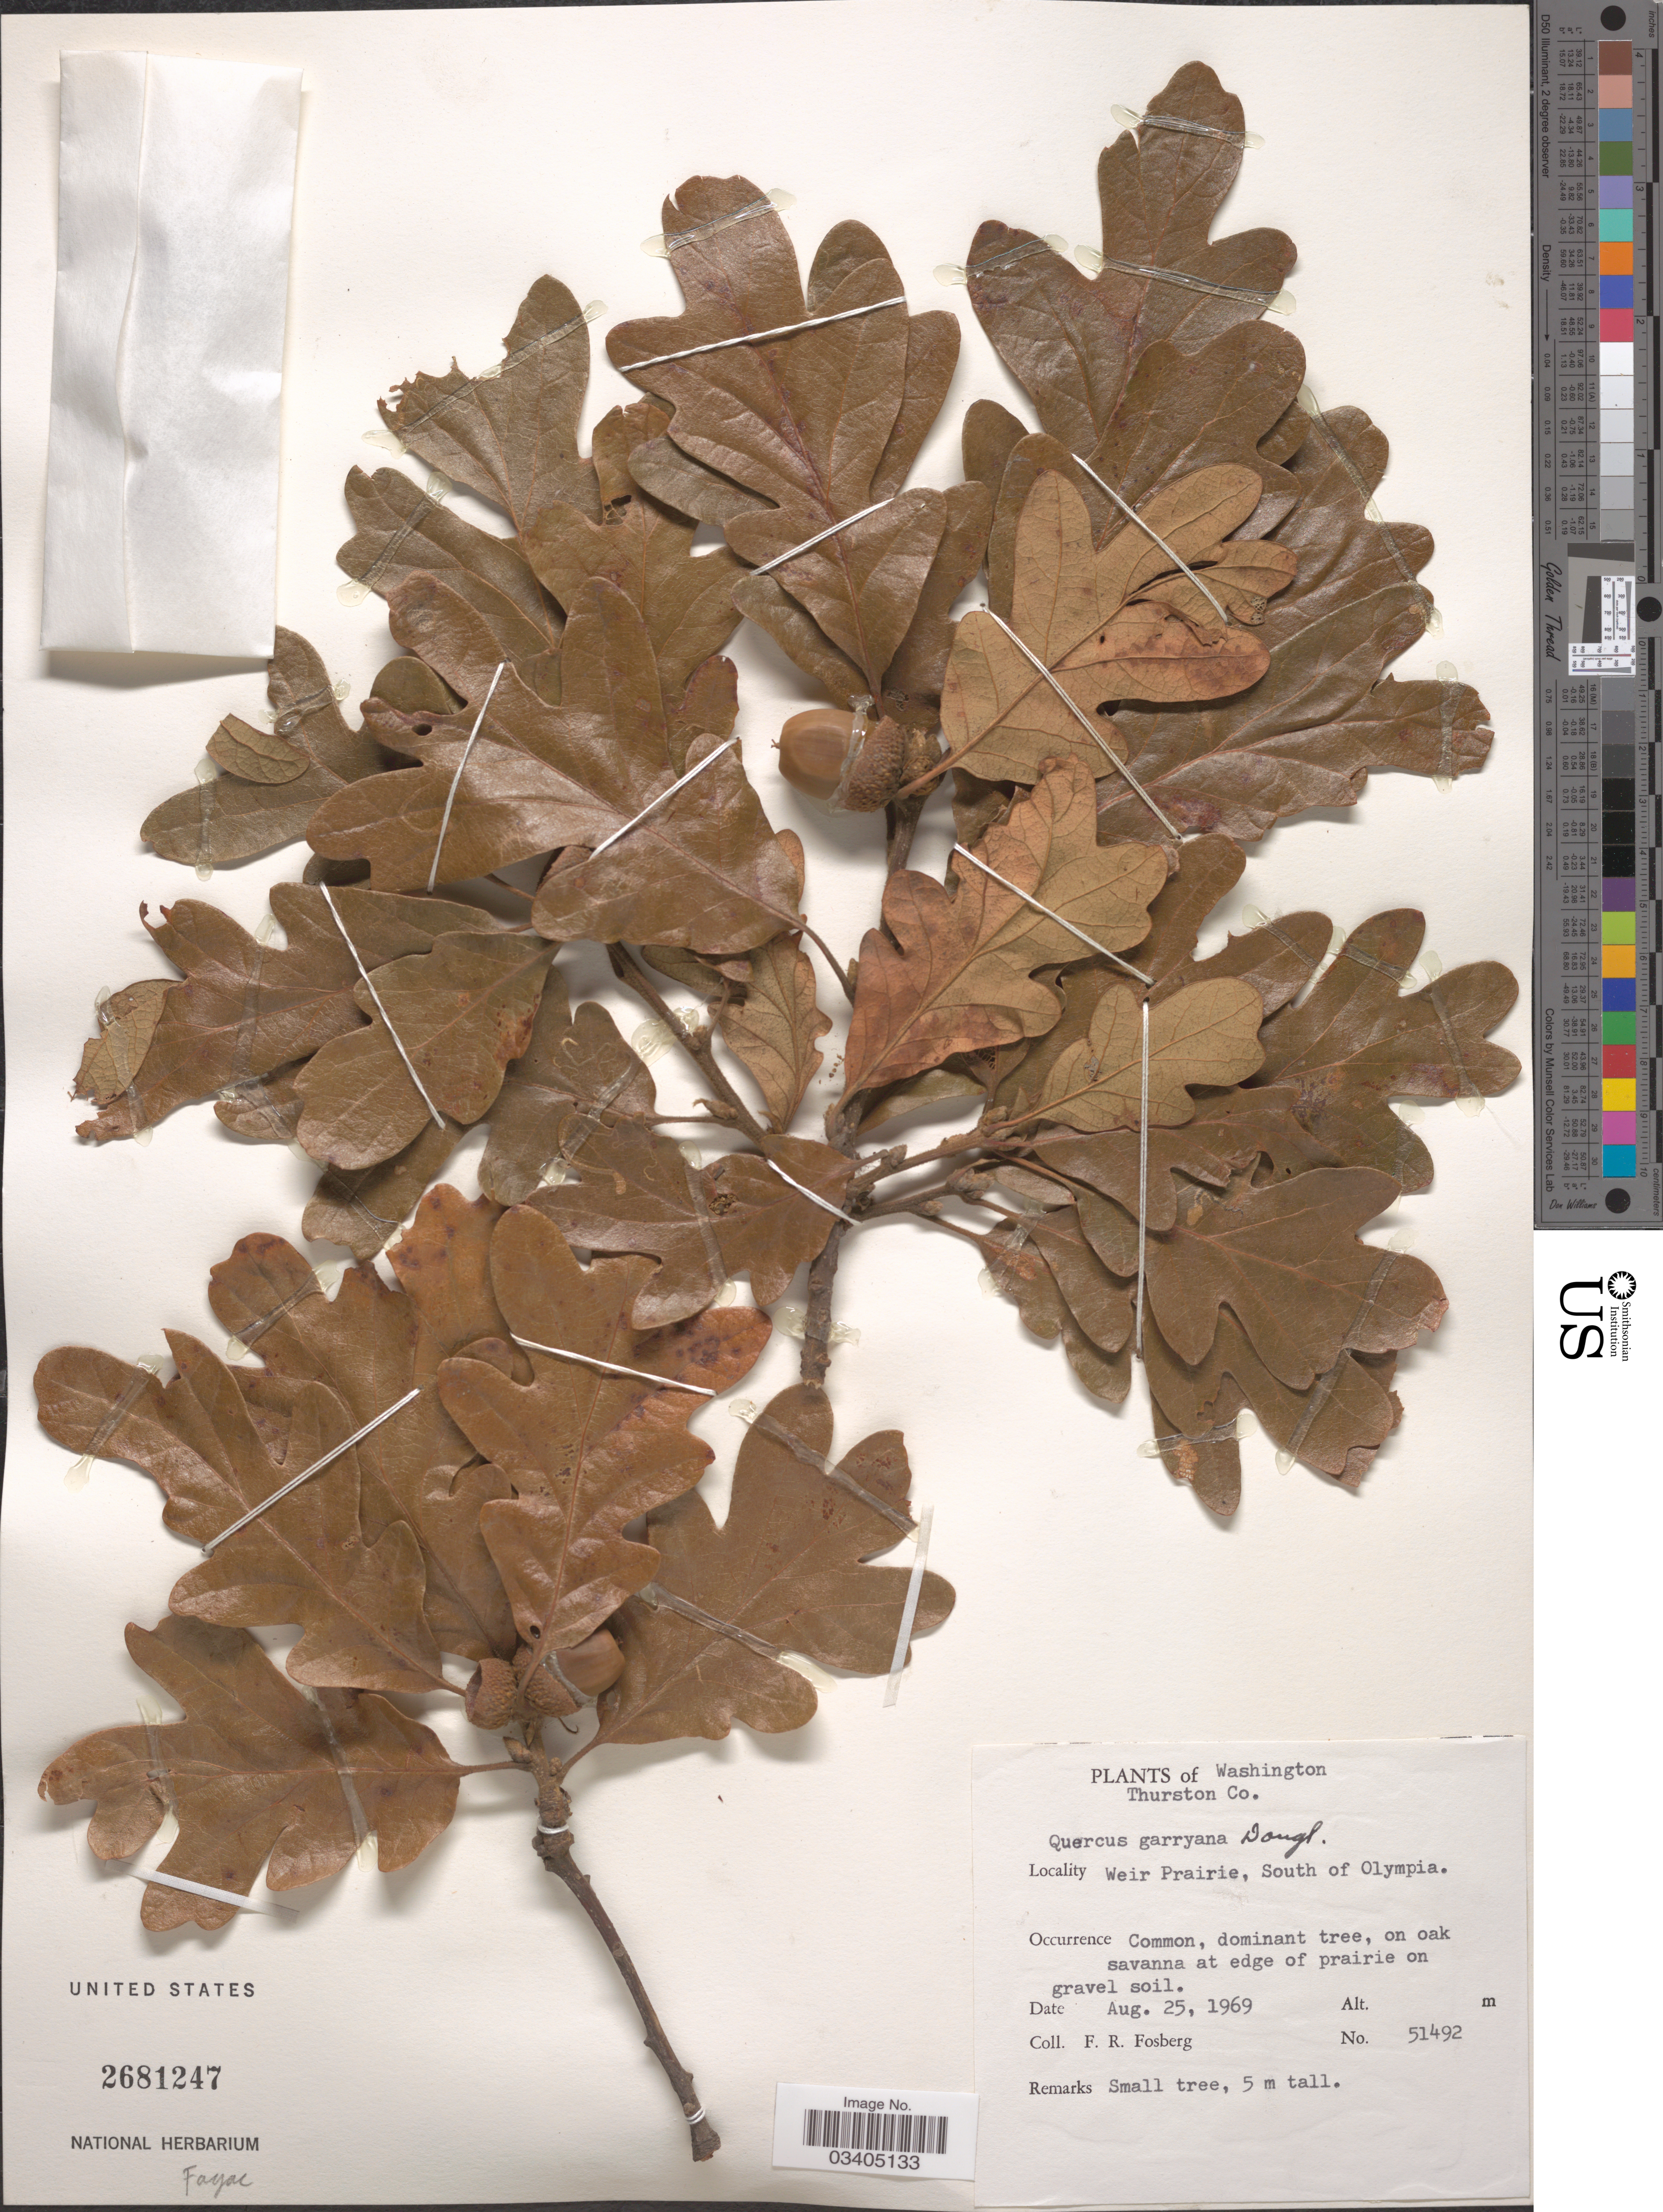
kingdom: Plantae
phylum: Tracheophyta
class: Magnoliopsida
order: Fagales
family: Fagaceae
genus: Quercus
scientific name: Quercus garryana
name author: Douglas ex Hook.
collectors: F. R. Fosberg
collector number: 51492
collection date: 1969-08-25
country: United States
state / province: Washington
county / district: Thurston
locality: Thurston Co., Weir Prairie, South of Olympia.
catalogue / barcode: US 2681247